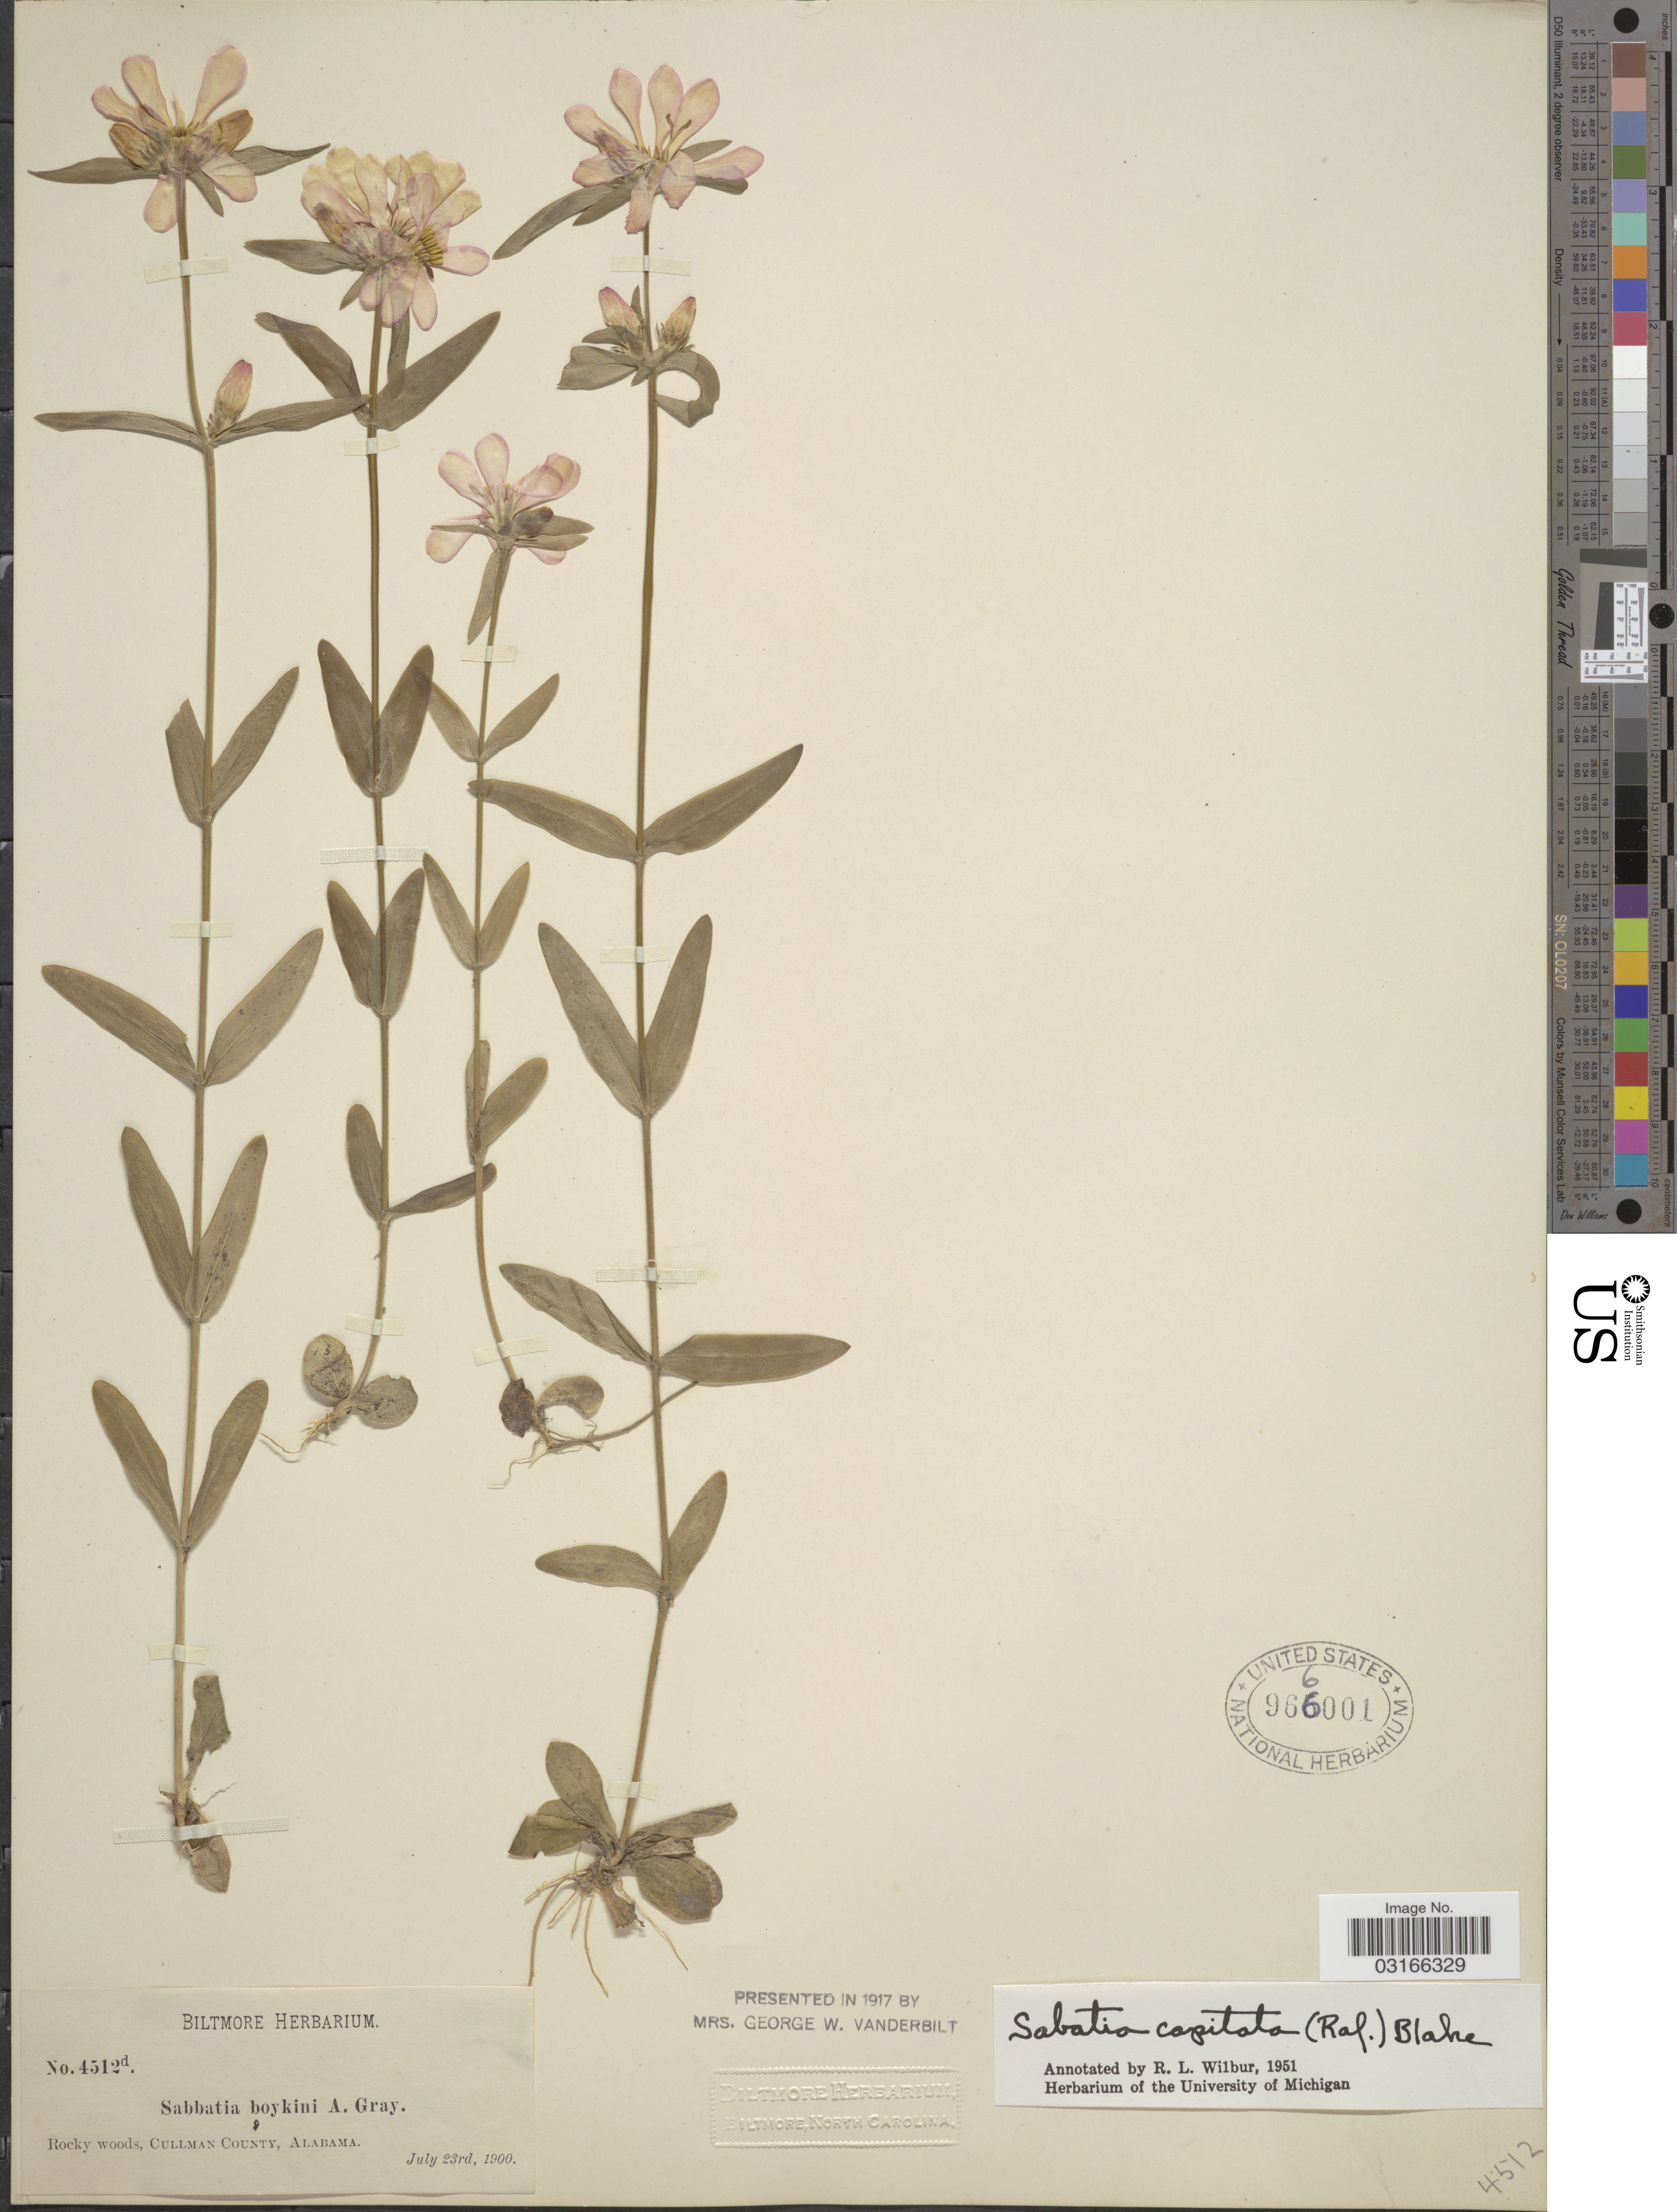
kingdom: Plantae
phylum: Tracheophyta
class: Magnoliopsida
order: Gentianales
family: Gentianaceae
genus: Sabatia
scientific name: Sabatia capitata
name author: (Raf.) S.F. Blake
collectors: ex herb. Biltmore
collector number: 4512d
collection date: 1900-07-23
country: United States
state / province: Alabama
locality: Rocky woods, Cullman County.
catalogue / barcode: US 966001